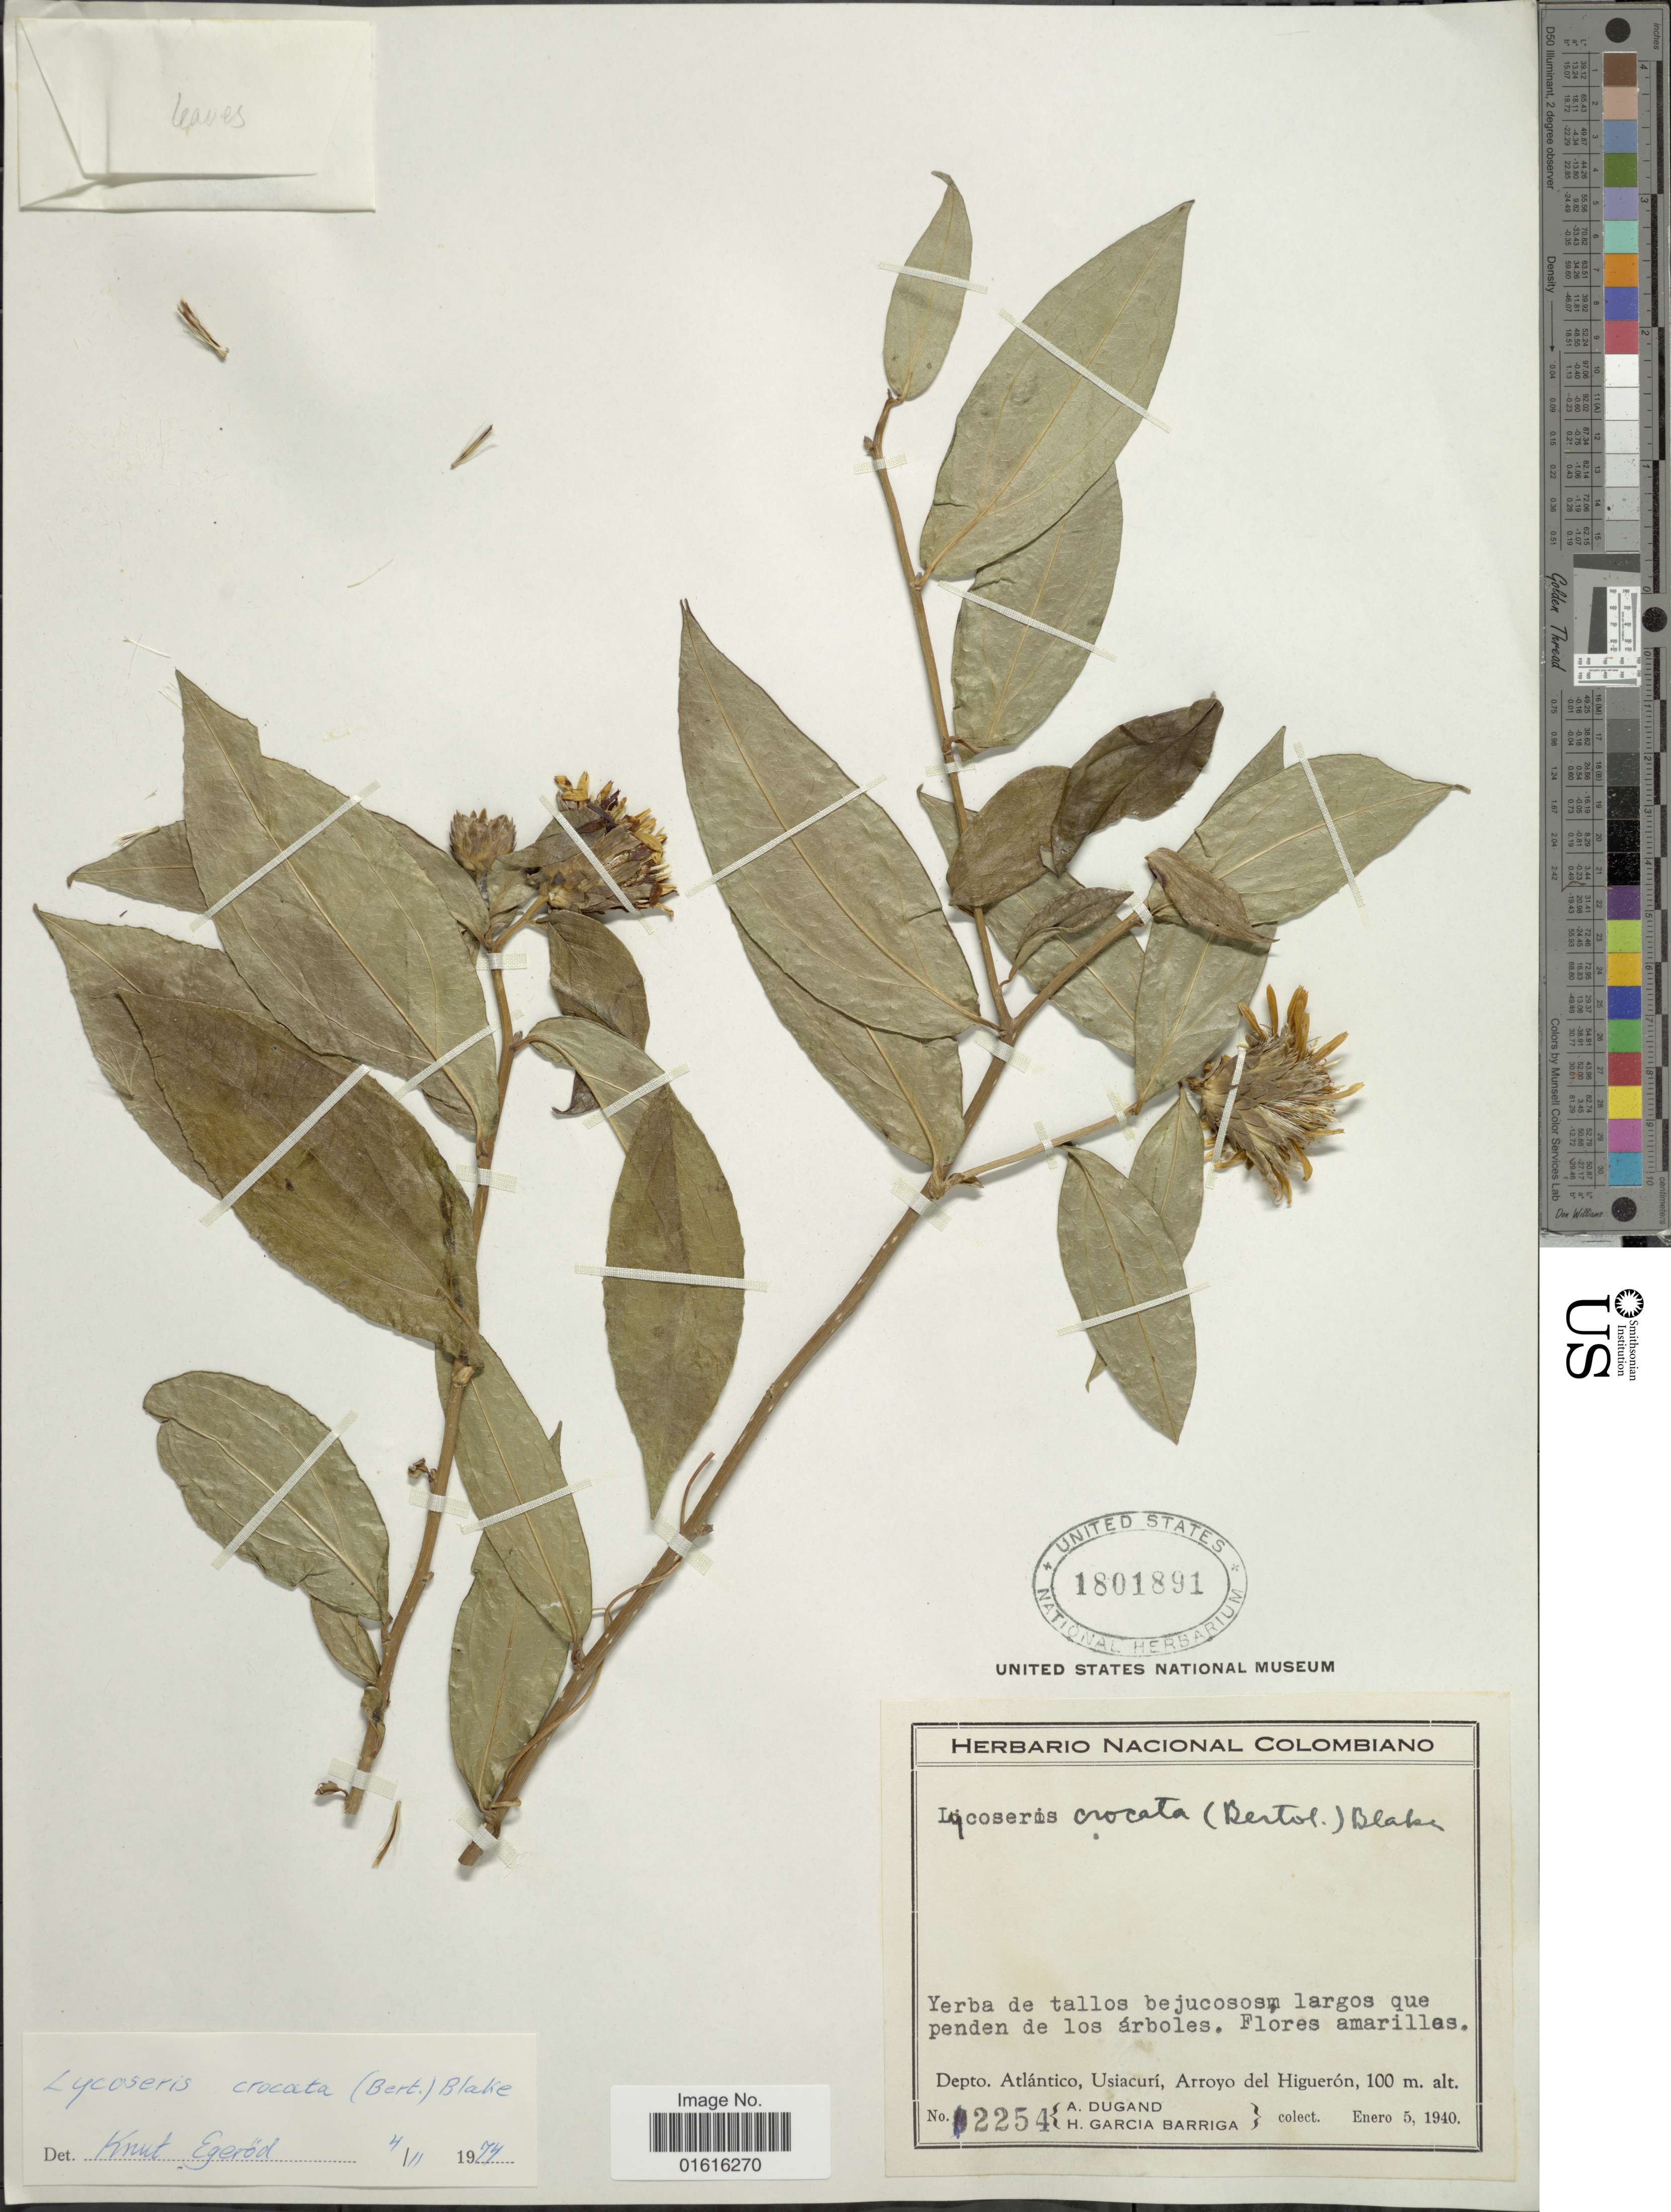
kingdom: Plantae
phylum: Tracheophyta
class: Magnoliopsida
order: Asterales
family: Asteraceae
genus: Lycoseris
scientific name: Lycoseris crocata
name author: S.F. Blake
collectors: A. Dugand & H. García Barriga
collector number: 2254*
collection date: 1940-01-05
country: Colombia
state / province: Atlántico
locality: Depto. Atlántico, Usiacurí, Arroyo del Higuerón.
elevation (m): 100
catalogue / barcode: US 1801891